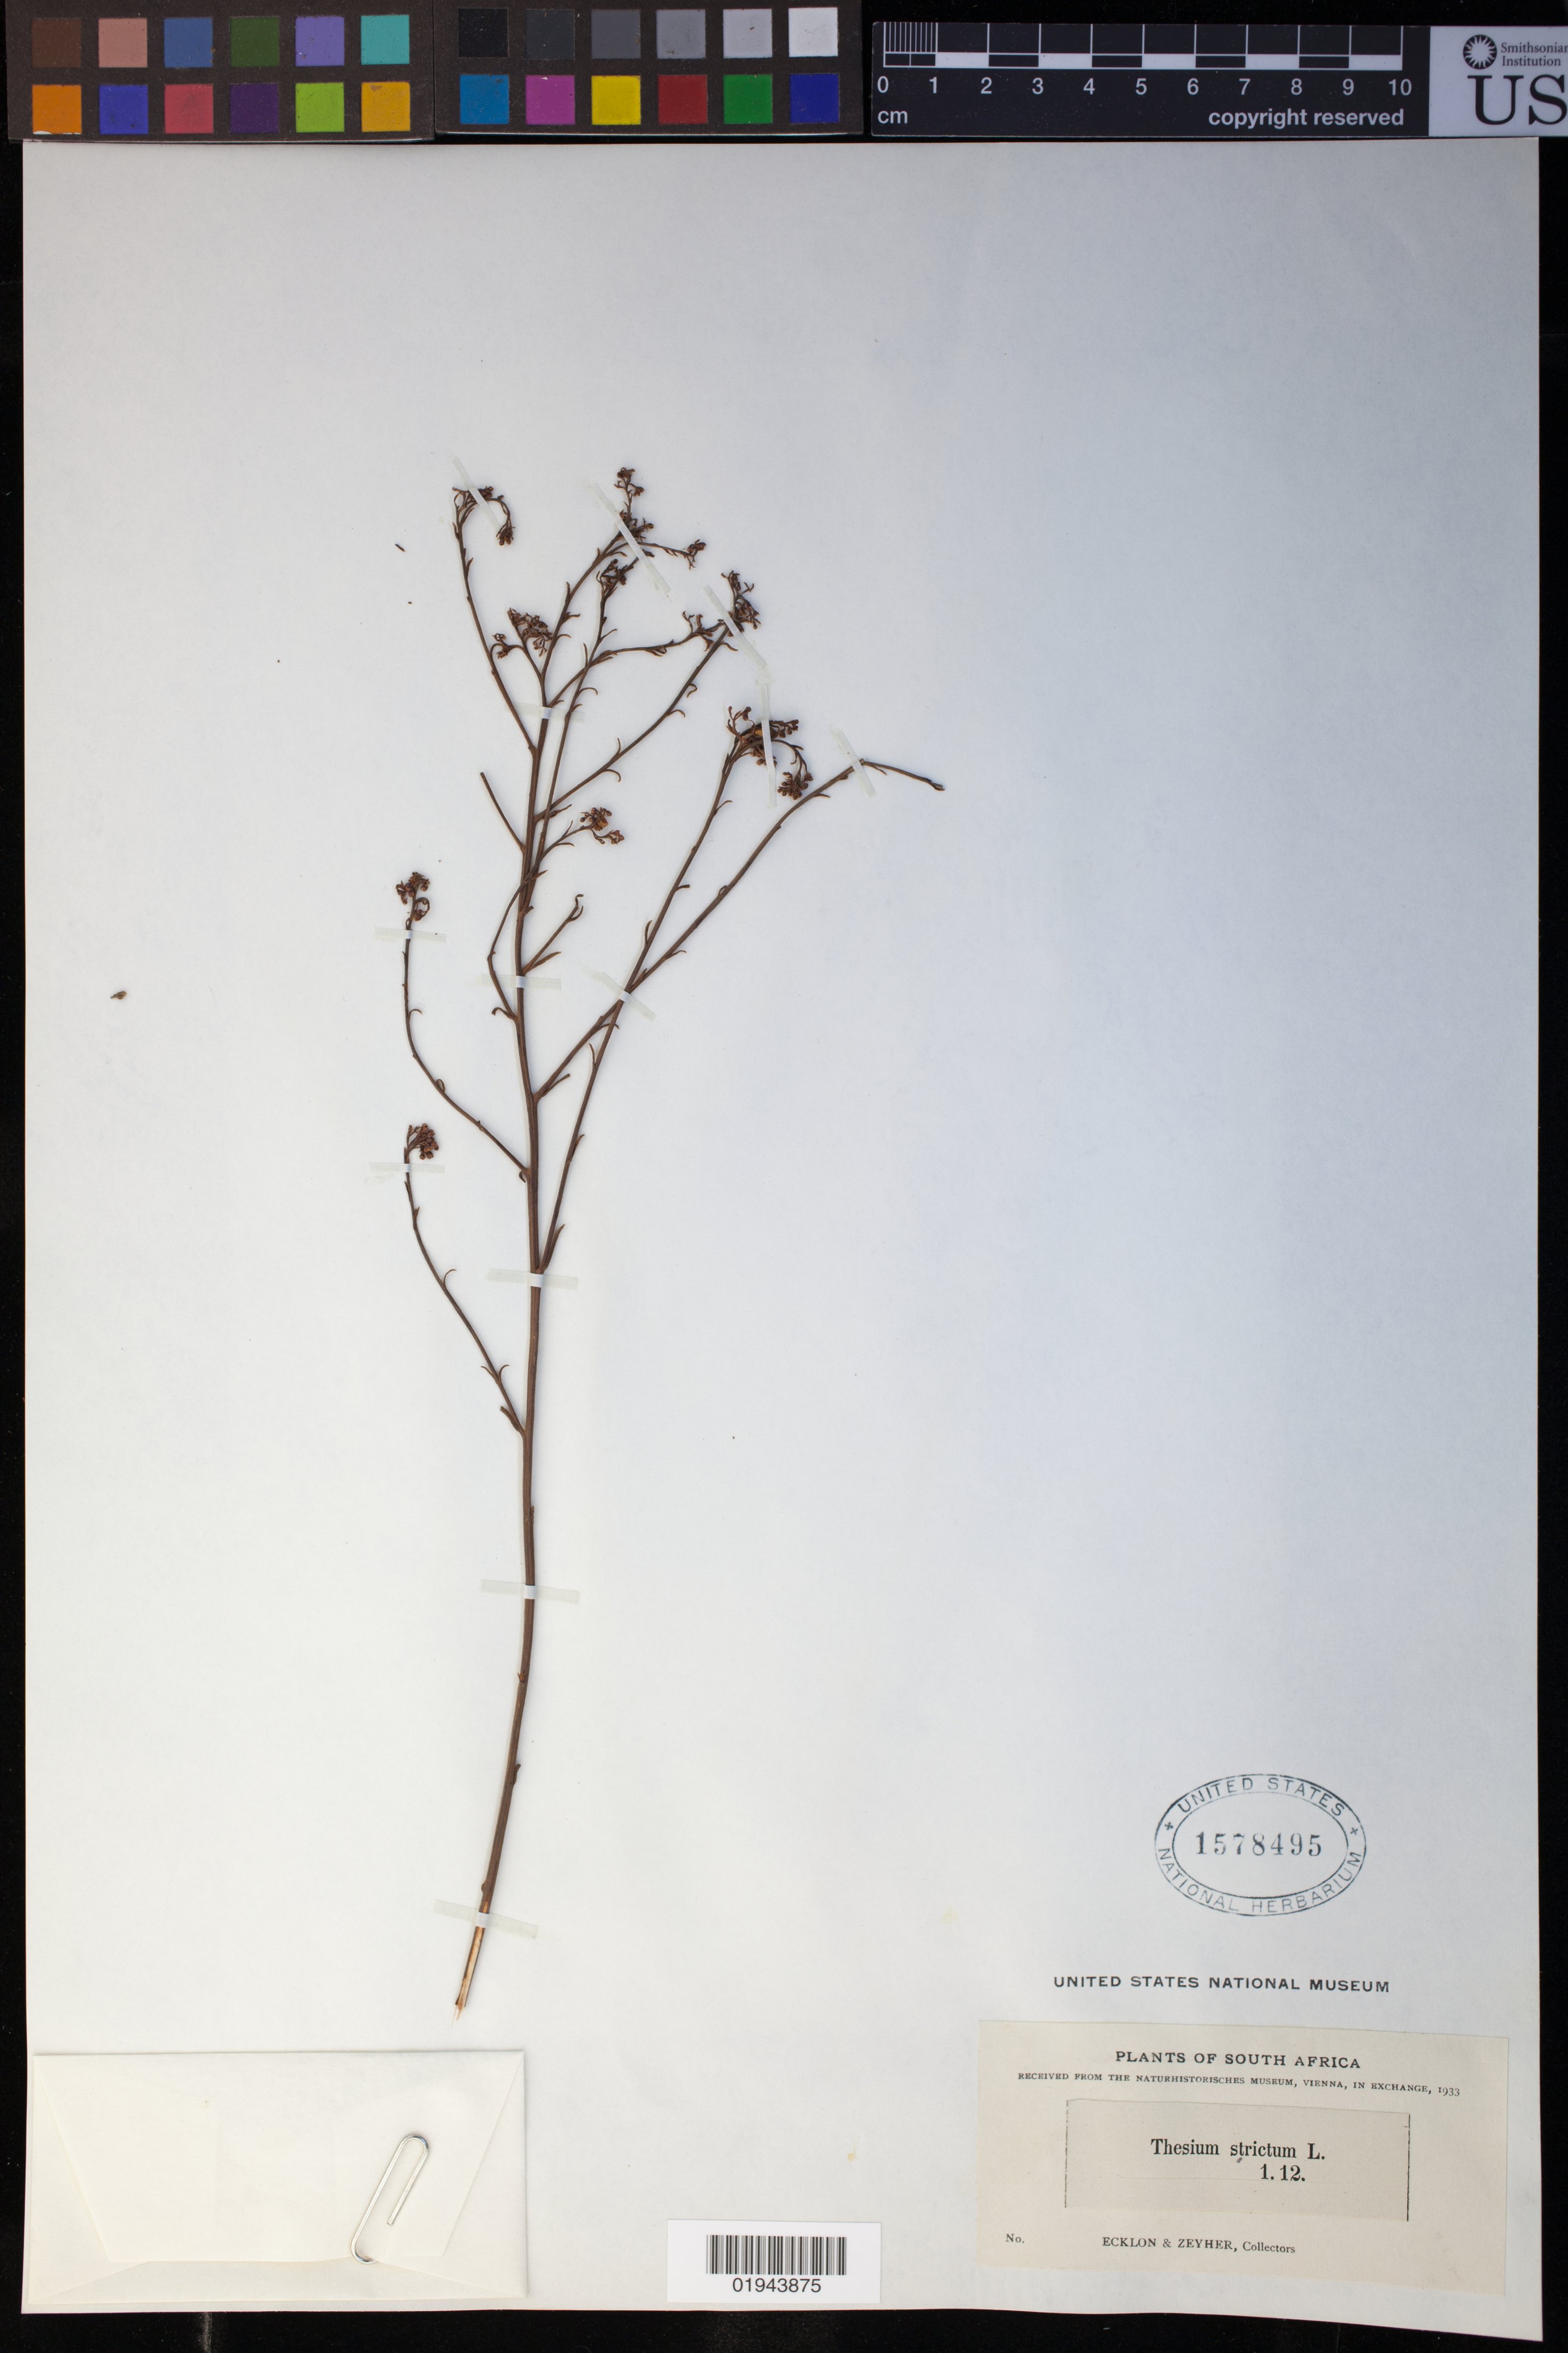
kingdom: Plantae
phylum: Tracheophyta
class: Magnoliopsida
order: Santalales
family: Thesiaceae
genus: Thesium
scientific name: Thesium strictum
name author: P.J. Bergius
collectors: -. Ecklon & -. Zeyher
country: South Africa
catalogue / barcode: US 1578495